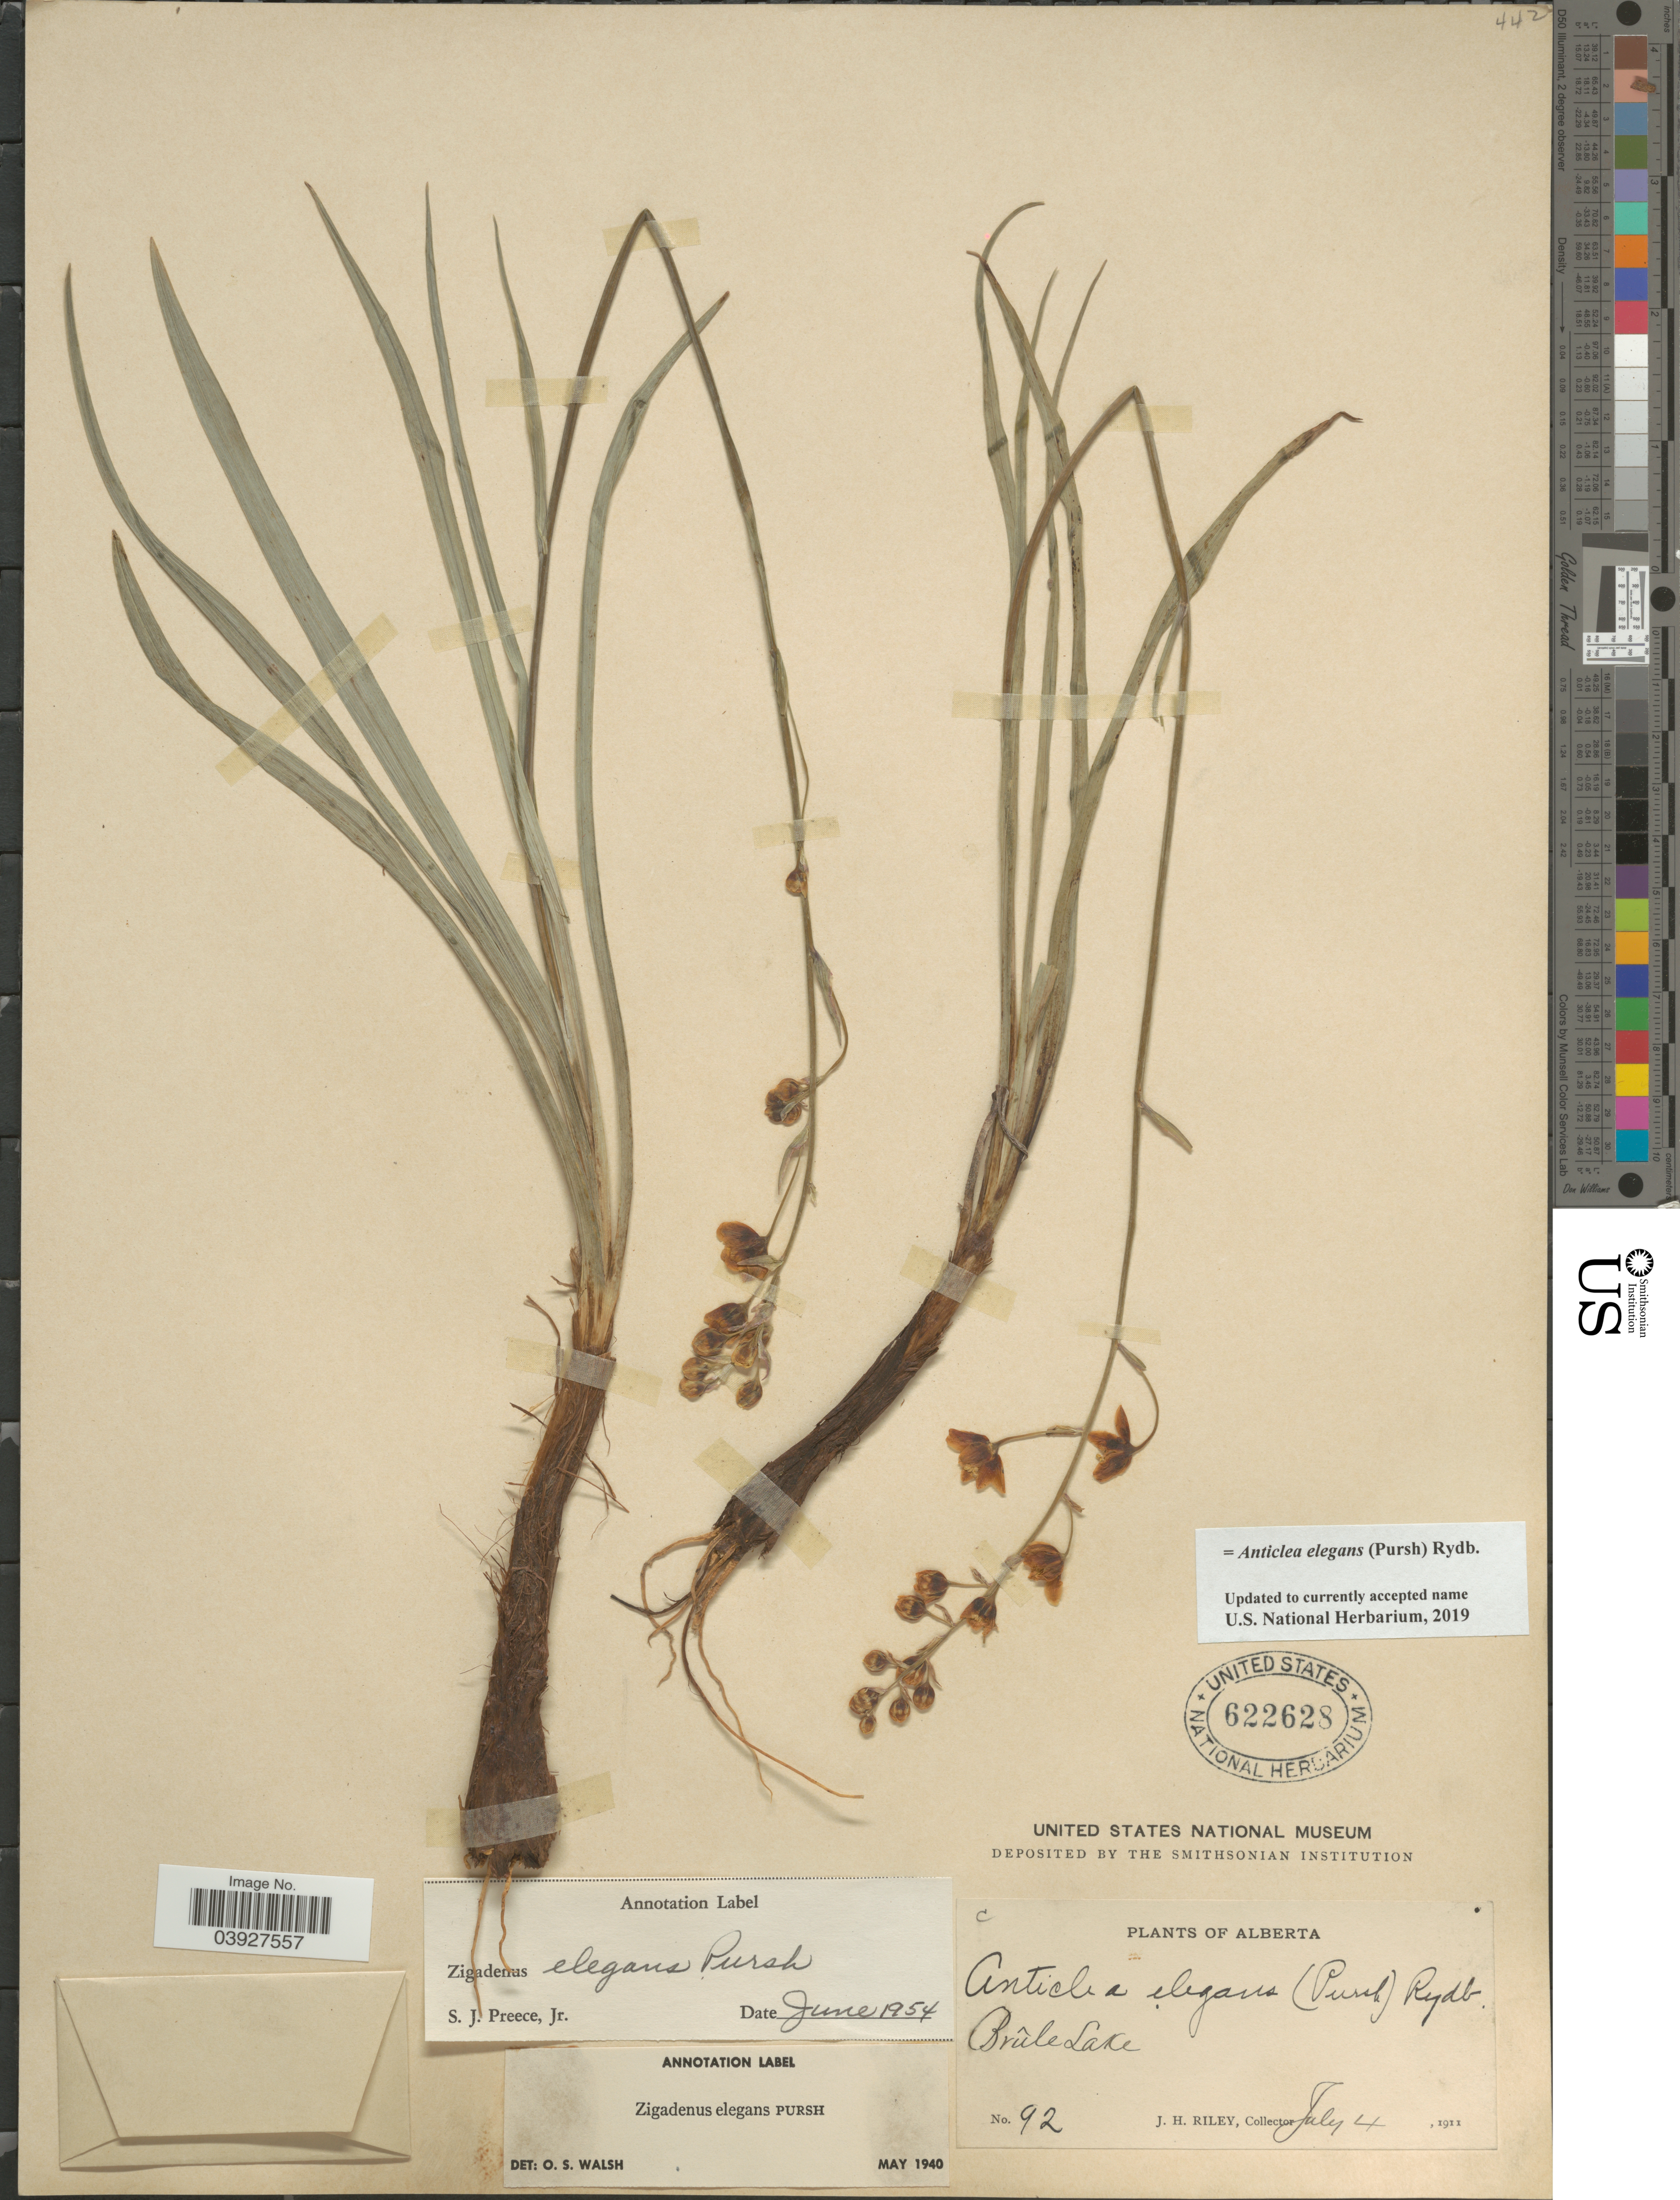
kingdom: Plantae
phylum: Tracheophyta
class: Liliopsida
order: Liliales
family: Melanthiaceae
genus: Anticlea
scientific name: Anticlea elegans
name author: (Pursh) Rydb.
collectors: J. H. Riley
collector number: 92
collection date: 1911-07-04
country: Canada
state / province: Alberta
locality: Brûle Lake.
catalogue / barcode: US 622628